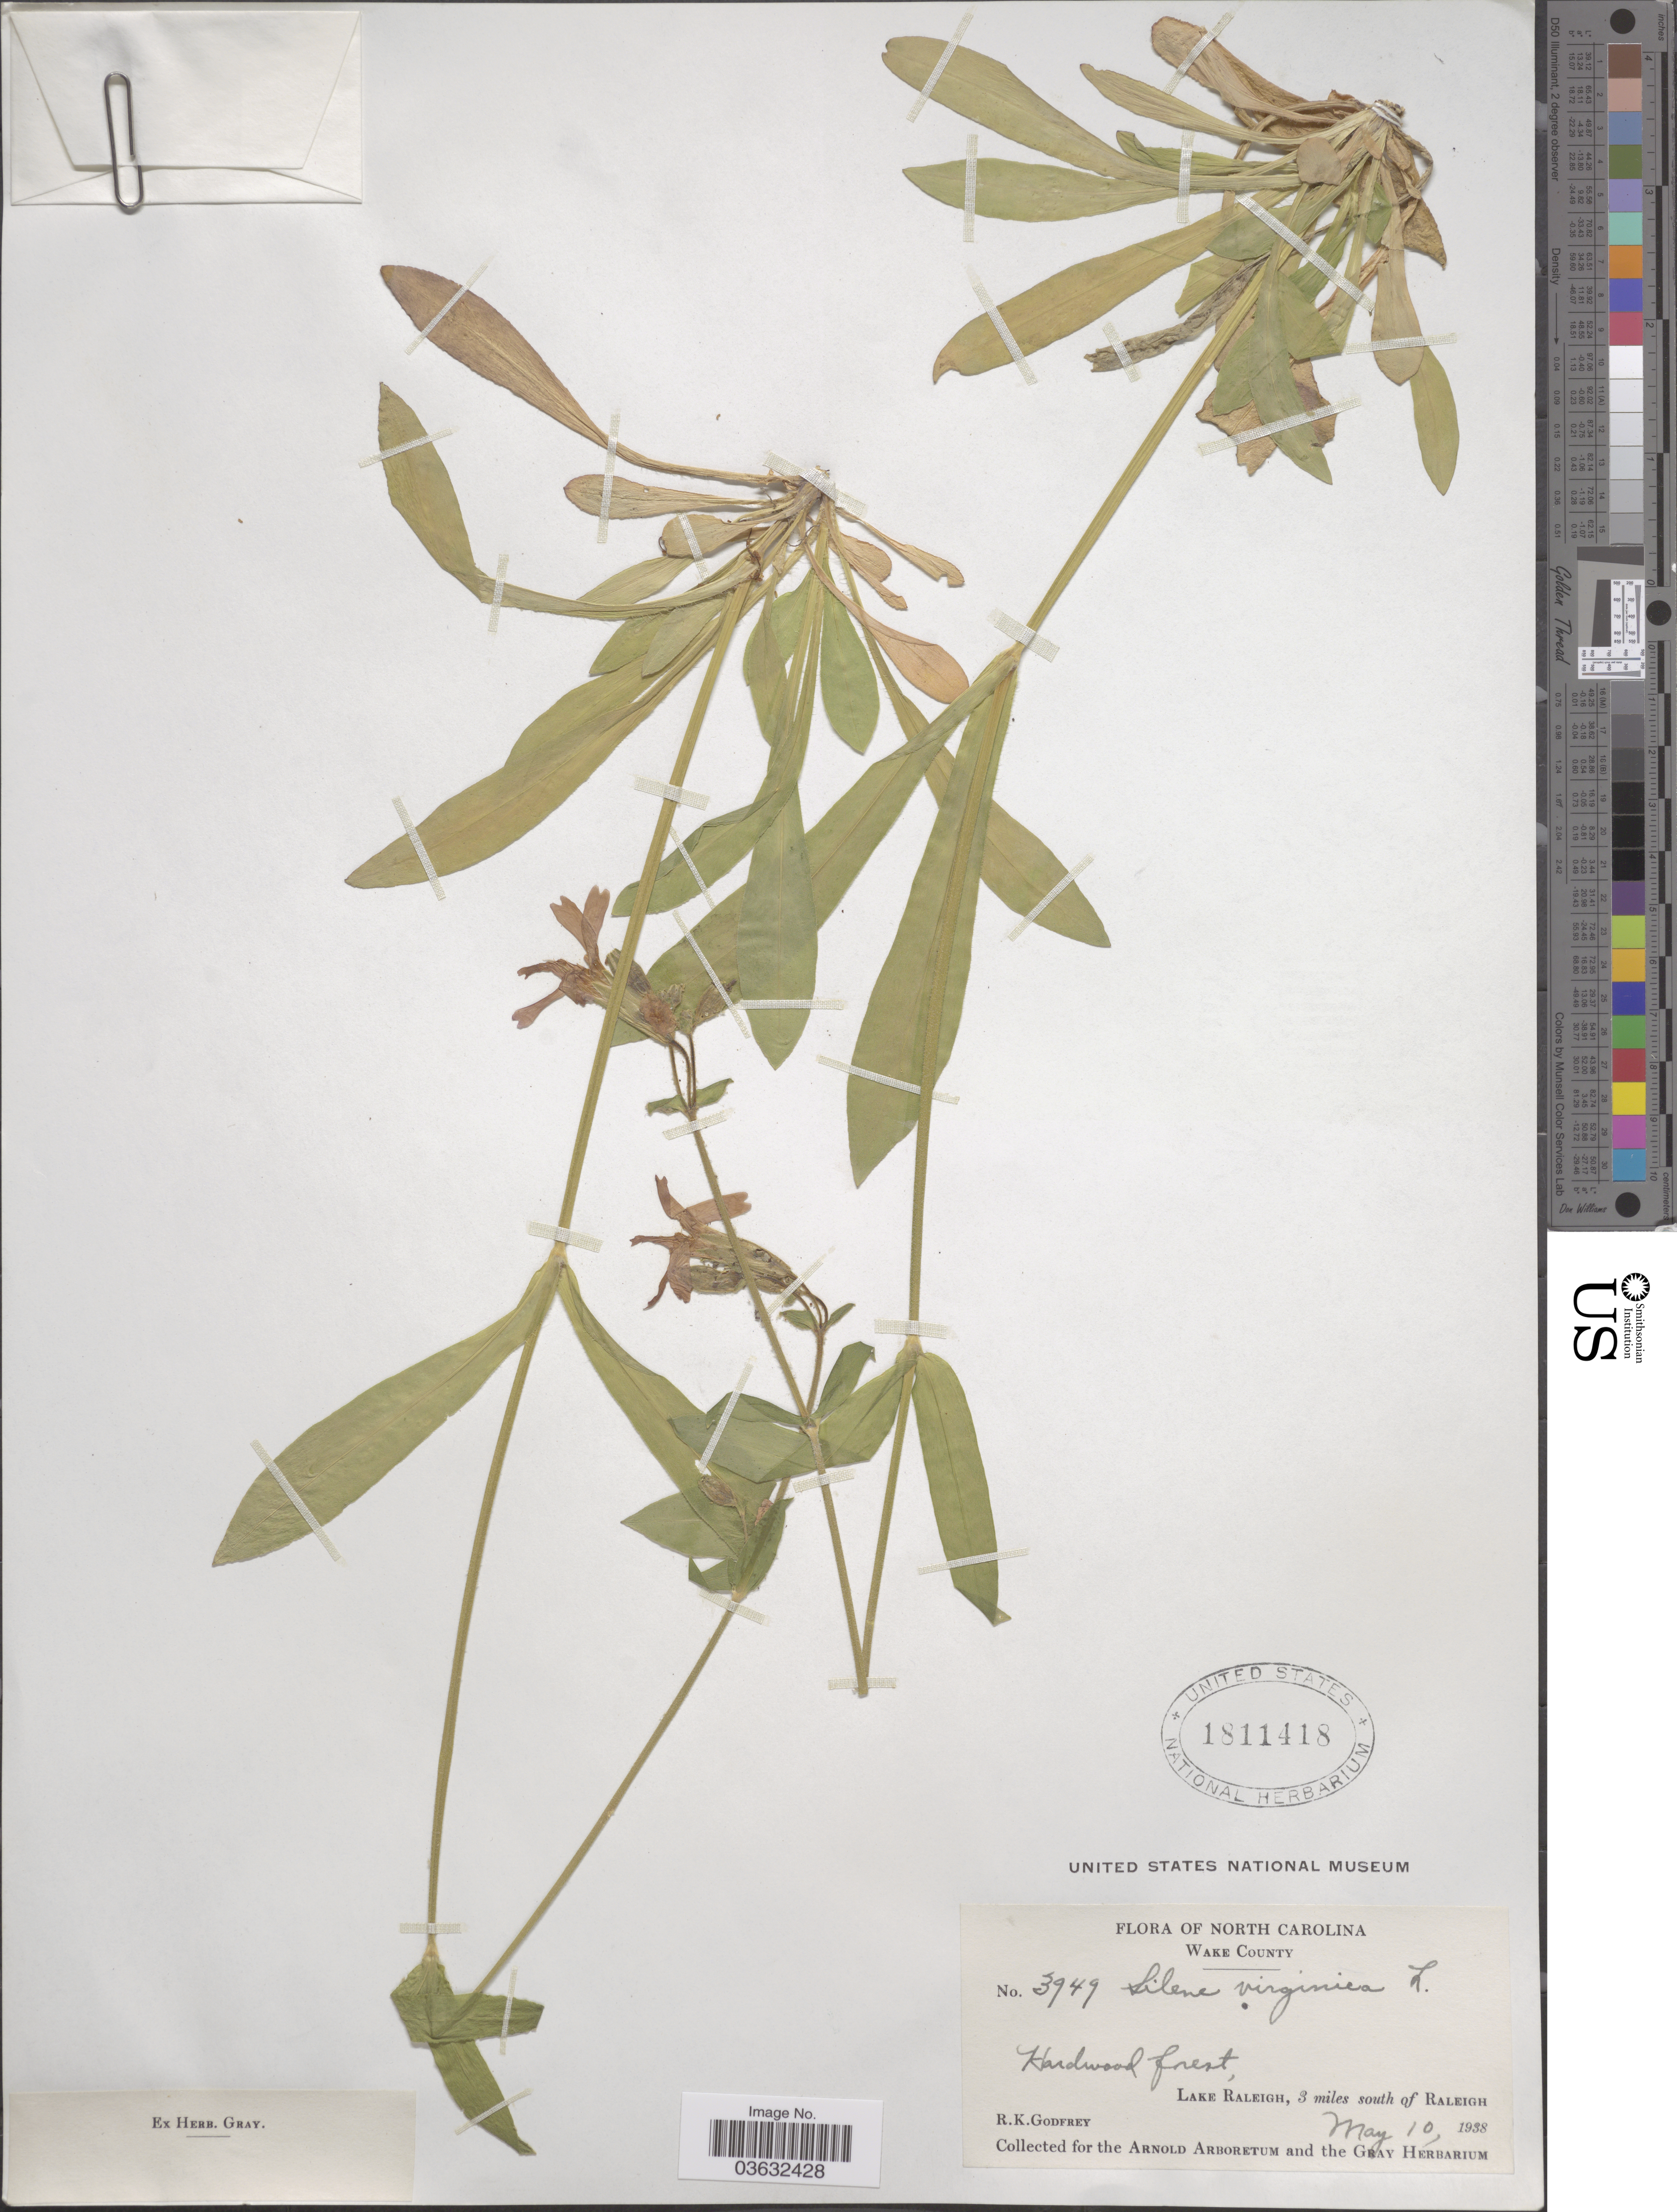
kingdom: Plantae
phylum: Tracheophyta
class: Magnoliopsida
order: Caryophyllales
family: Caryophyllaceae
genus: Silene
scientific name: Silene virginica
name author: L.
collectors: R. K. Godfrey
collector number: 3949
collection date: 1938-05-10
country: United States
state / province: North Carolina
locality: Wake County. Hardwood forest, Lake Raleigh, 3 miles south of Raleigh.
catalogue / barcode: US 1811418